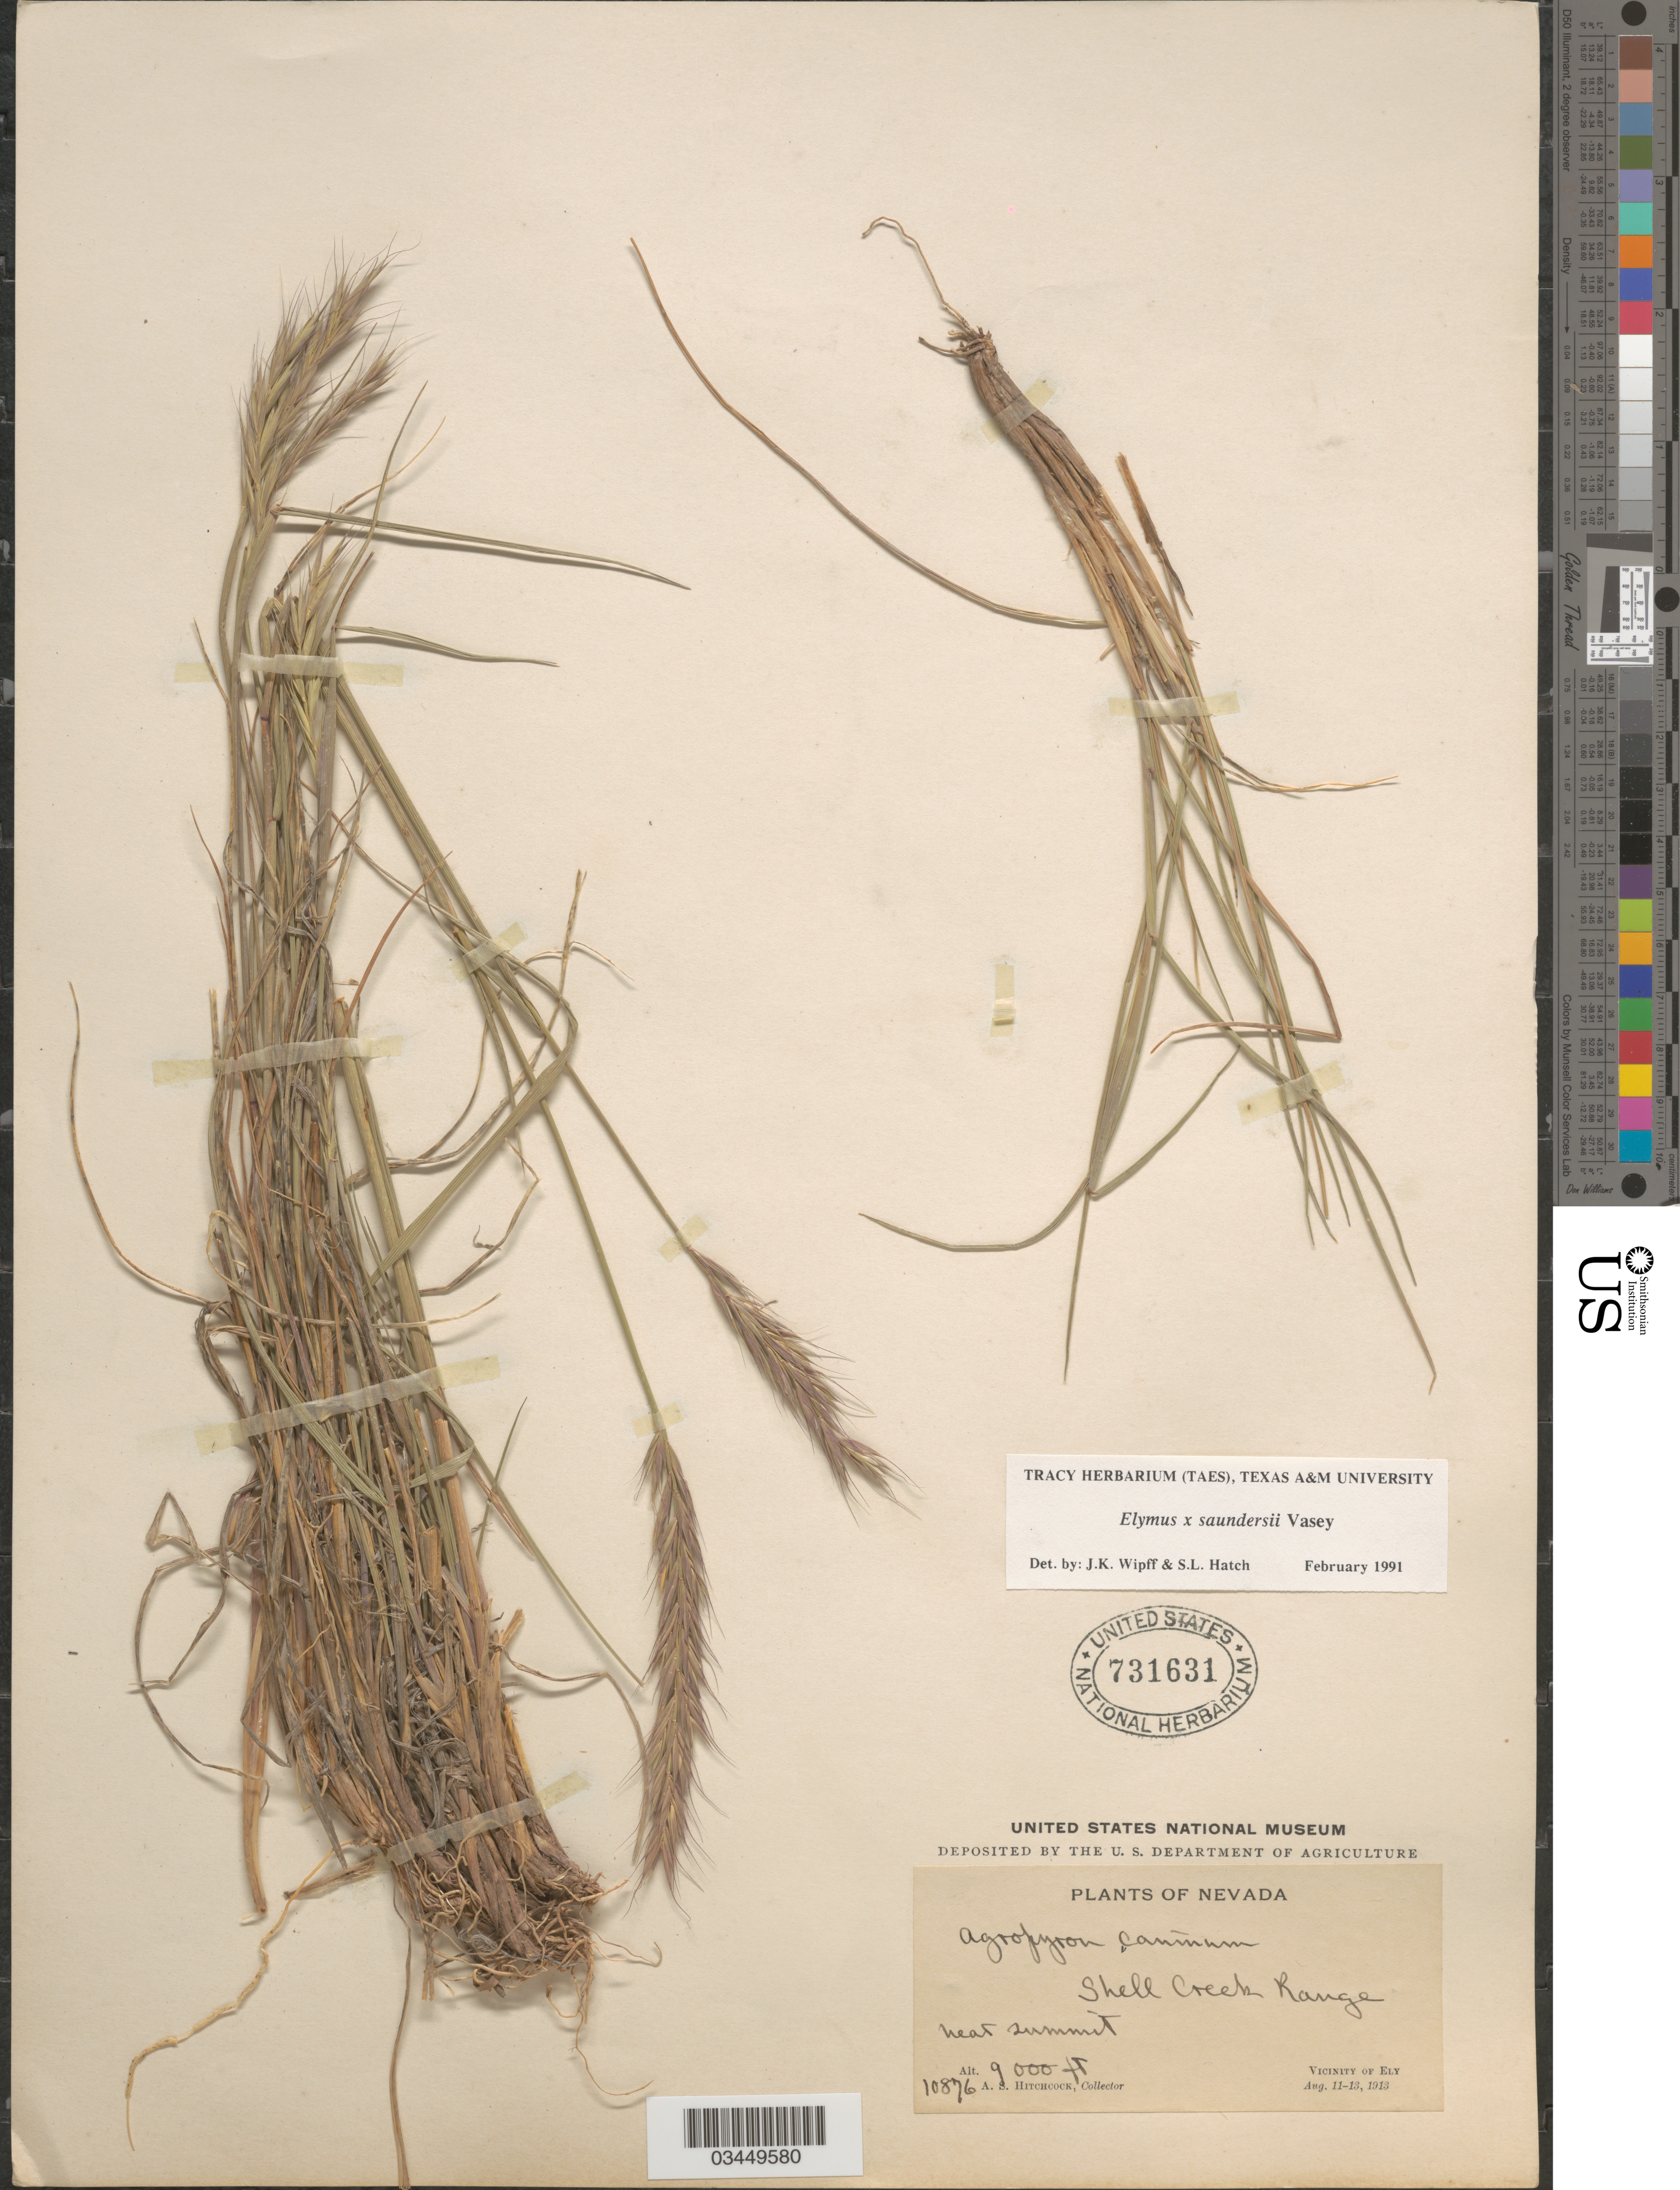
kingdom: Plantae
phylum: Tracheophyta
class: Liliopsida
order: Poales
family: Poaceae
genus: Elymus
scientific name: Elymus x saundersii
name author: Vasey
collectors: A. S. Hitchcock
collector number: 10876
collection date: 1913-08-11/1913-08-13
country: United States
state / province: Nevada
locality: Shell Creek Range, near summit. Vicinity of Ely.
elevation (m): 2743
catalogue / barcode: US 731631